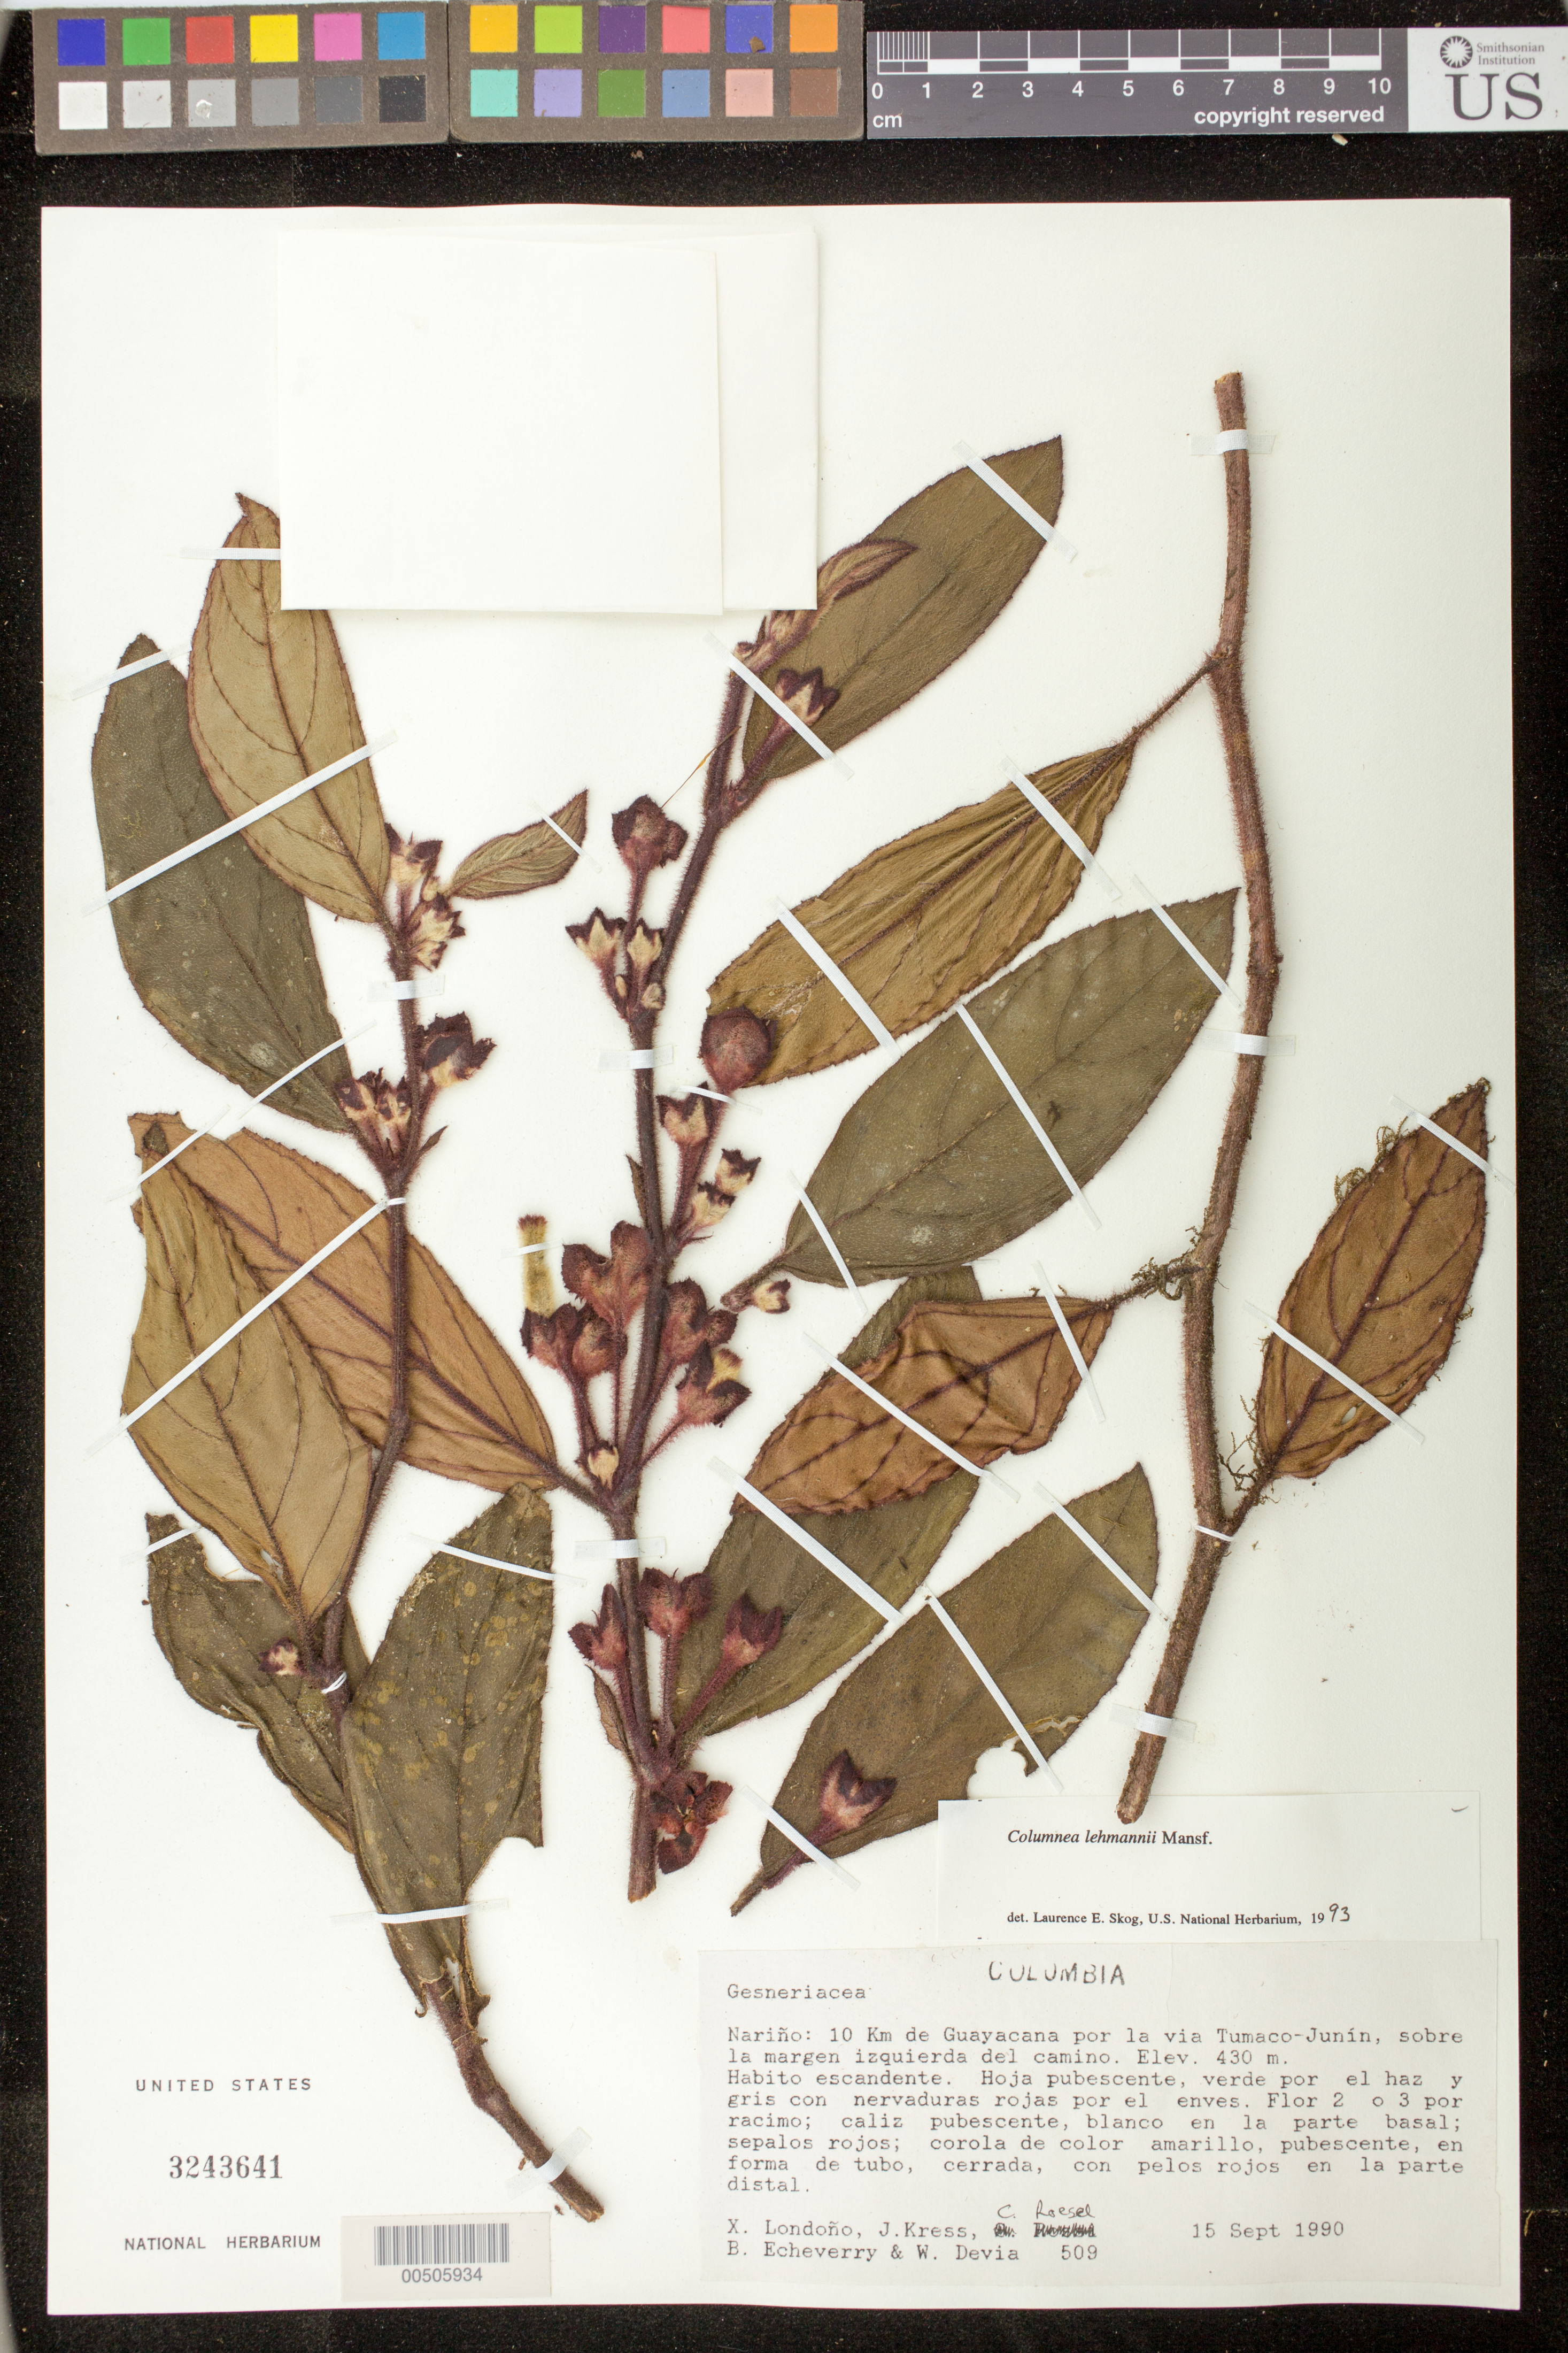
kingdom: Plantae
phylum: Tracheophyta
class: Magnoliopsida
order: Lamiales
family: Gesneriaceae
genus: Columnea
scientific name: Columnea lehmannii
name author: Mansf.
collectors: X. Londoño, W. J. Kress, C. S. Roesel, B. Echeverry & W. Devia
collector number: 509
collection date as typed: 15 Sep 1990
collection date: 1990-09-15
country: Colombia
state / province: Nariño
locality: Guayacana, Tumaco-Junin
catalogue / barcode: US 3243641